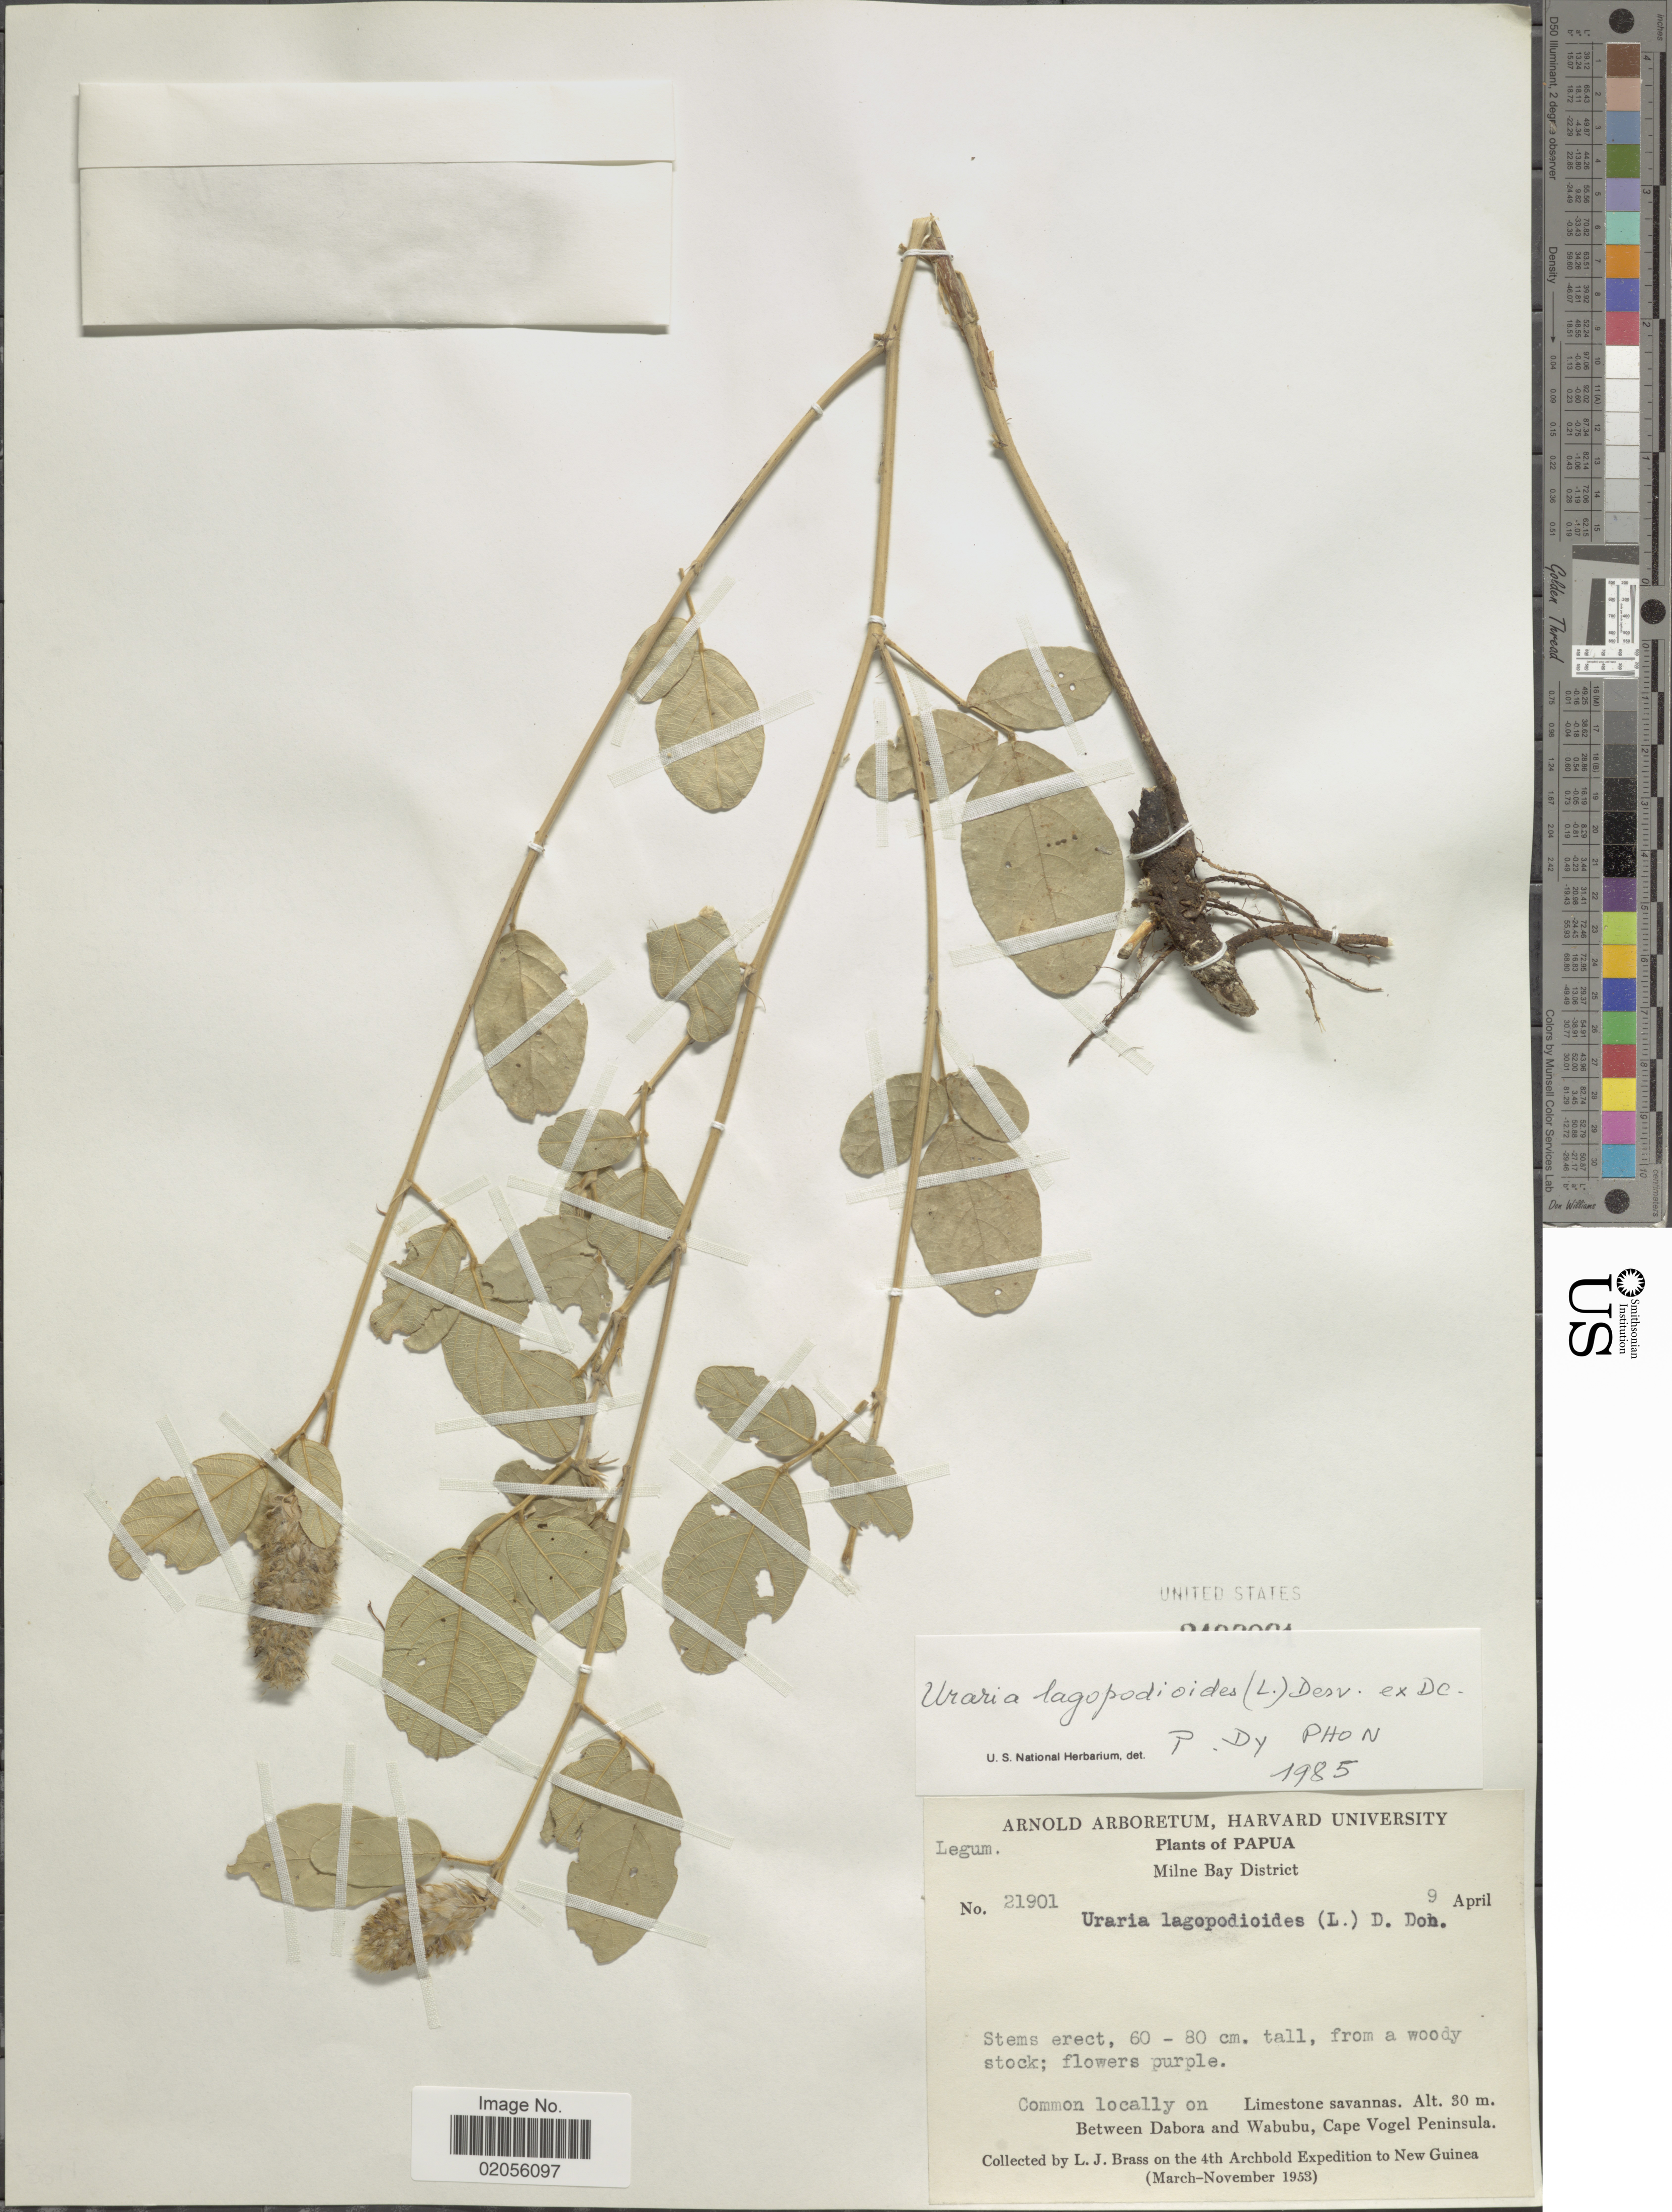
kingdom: Plantae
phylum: Tracheophyta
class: Magnoliopsida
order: Fabales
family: Fabaceae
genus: Uraria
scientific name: Uraria lagopodioides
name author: (L.) Desv. ex DC.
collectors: L. J. Brass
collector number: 21901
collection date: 1953-04-09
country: Papua New Guinea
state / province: Milne Bay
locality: Papua. Between Dabora and Wabubu, Cape Vogel Peninsula. New Guinea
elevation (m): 30